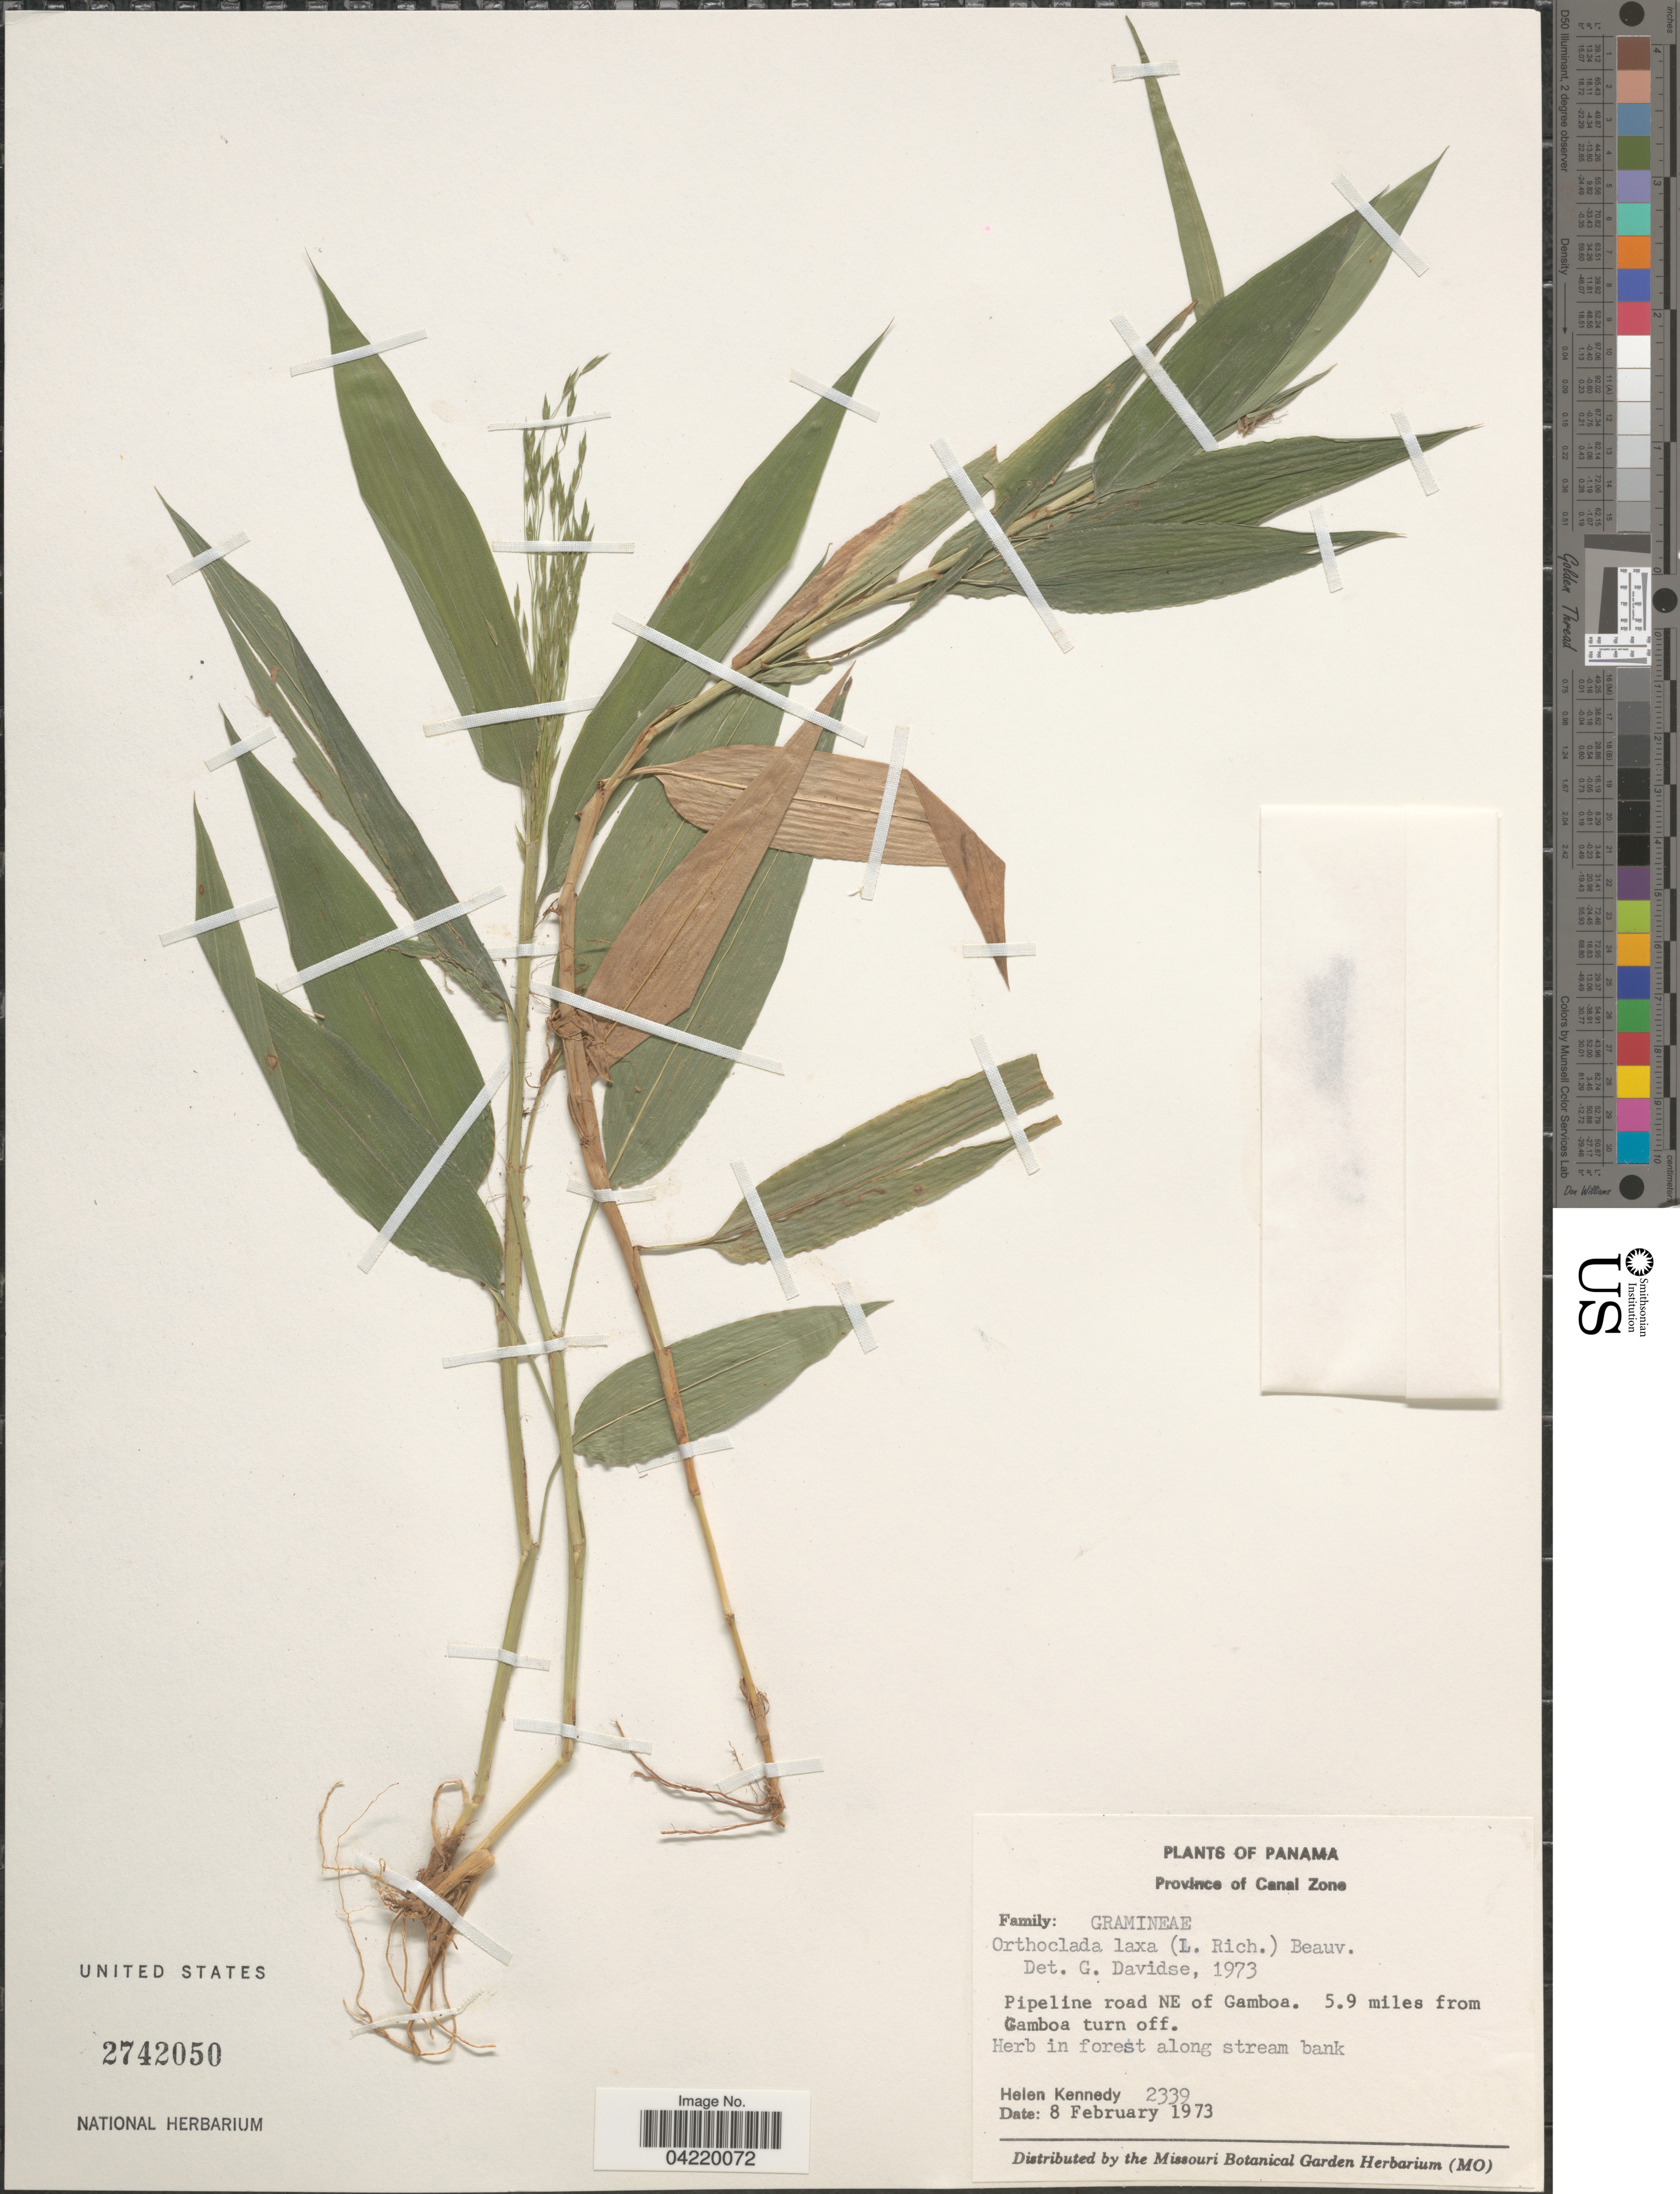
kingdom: Plantae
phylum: Tracheophyta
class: Liliopsida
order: Poales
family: Poaceae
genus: Orthoclada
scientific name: Orthoclada laxa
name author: P. Beauv.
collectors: H. Kennedy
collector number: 2339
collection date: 1973-02-08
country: Panama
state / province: Colón / Panamá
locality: Province of Canal Zone. Pipeline road NE of Gamboa. 5.9 miles from Gamboa turn off. In forest along stream bank.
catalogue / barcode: US 2742050